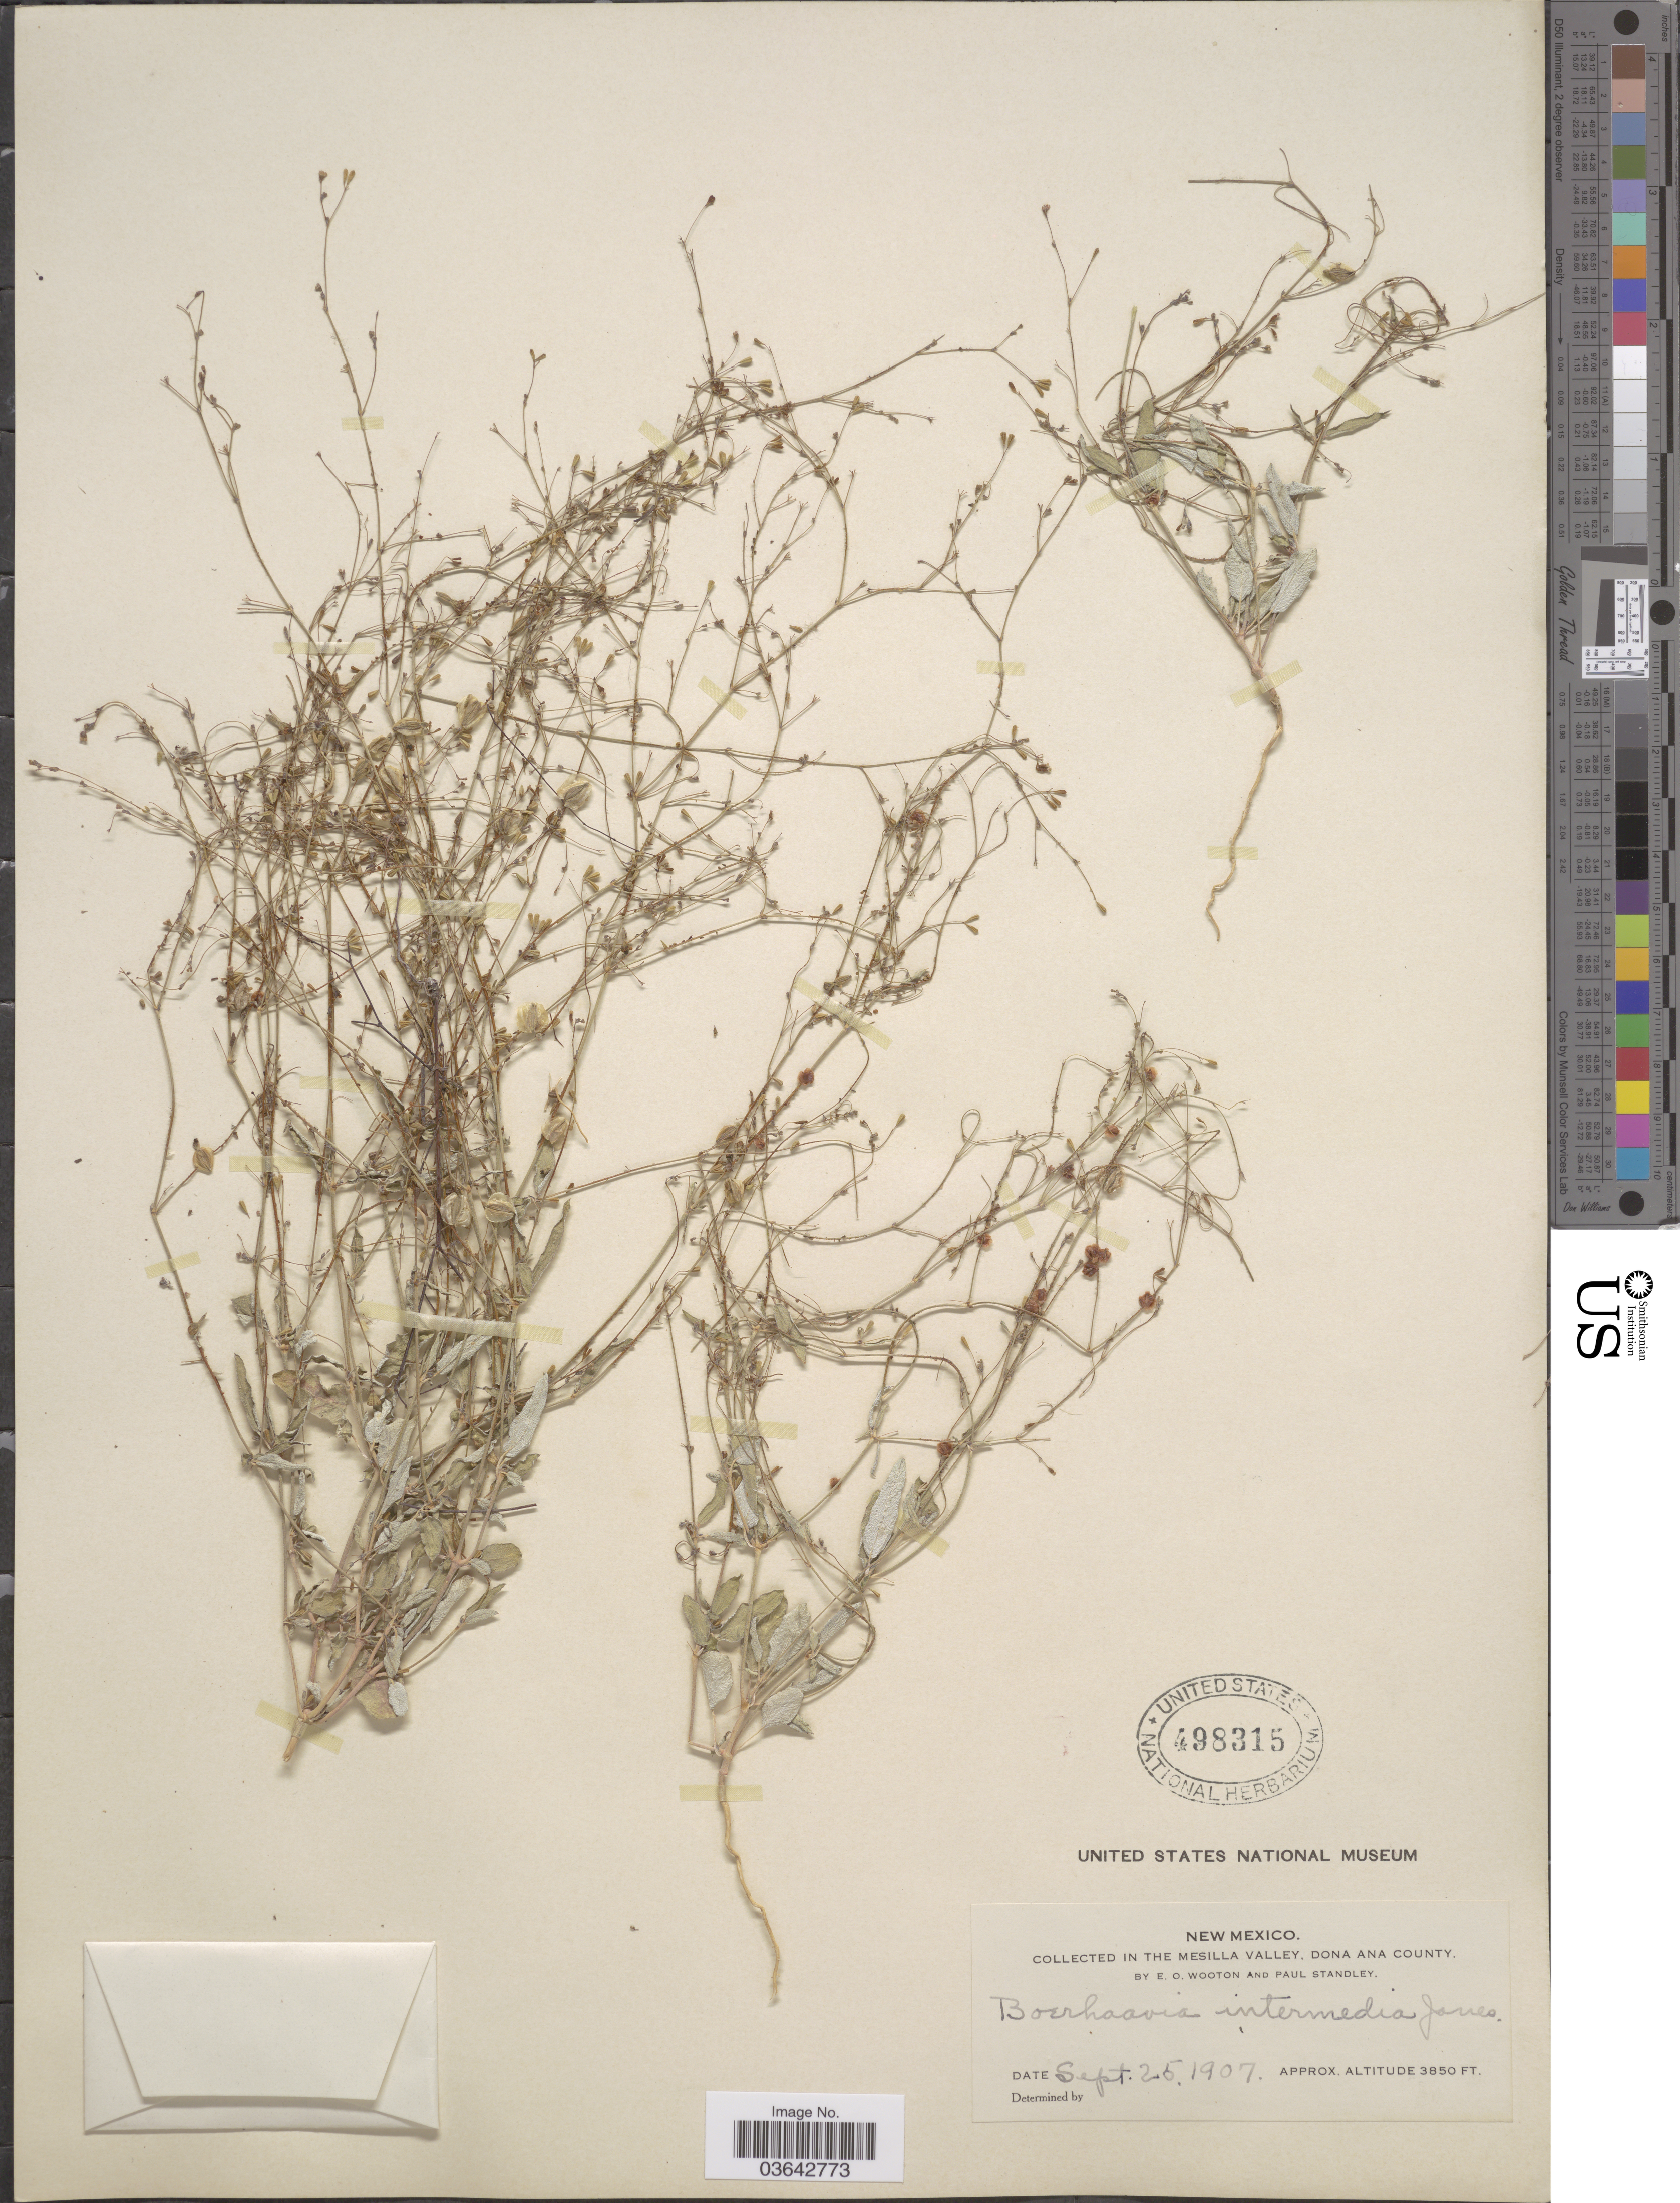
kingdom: Plantae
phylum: Tracheophyta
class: Magnoliopsida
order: Caryophyllales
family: Nyctaginaceae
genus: Boerhavia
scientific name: Boerhavia intermedia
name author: M.E. Jones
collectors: E. O. Wooton & P. C. Standley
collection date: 1907-09-25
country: United States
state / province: New Mexico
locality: The Mesilla Valley, Dona Ana County.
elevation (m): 1173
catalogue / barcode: US 498315